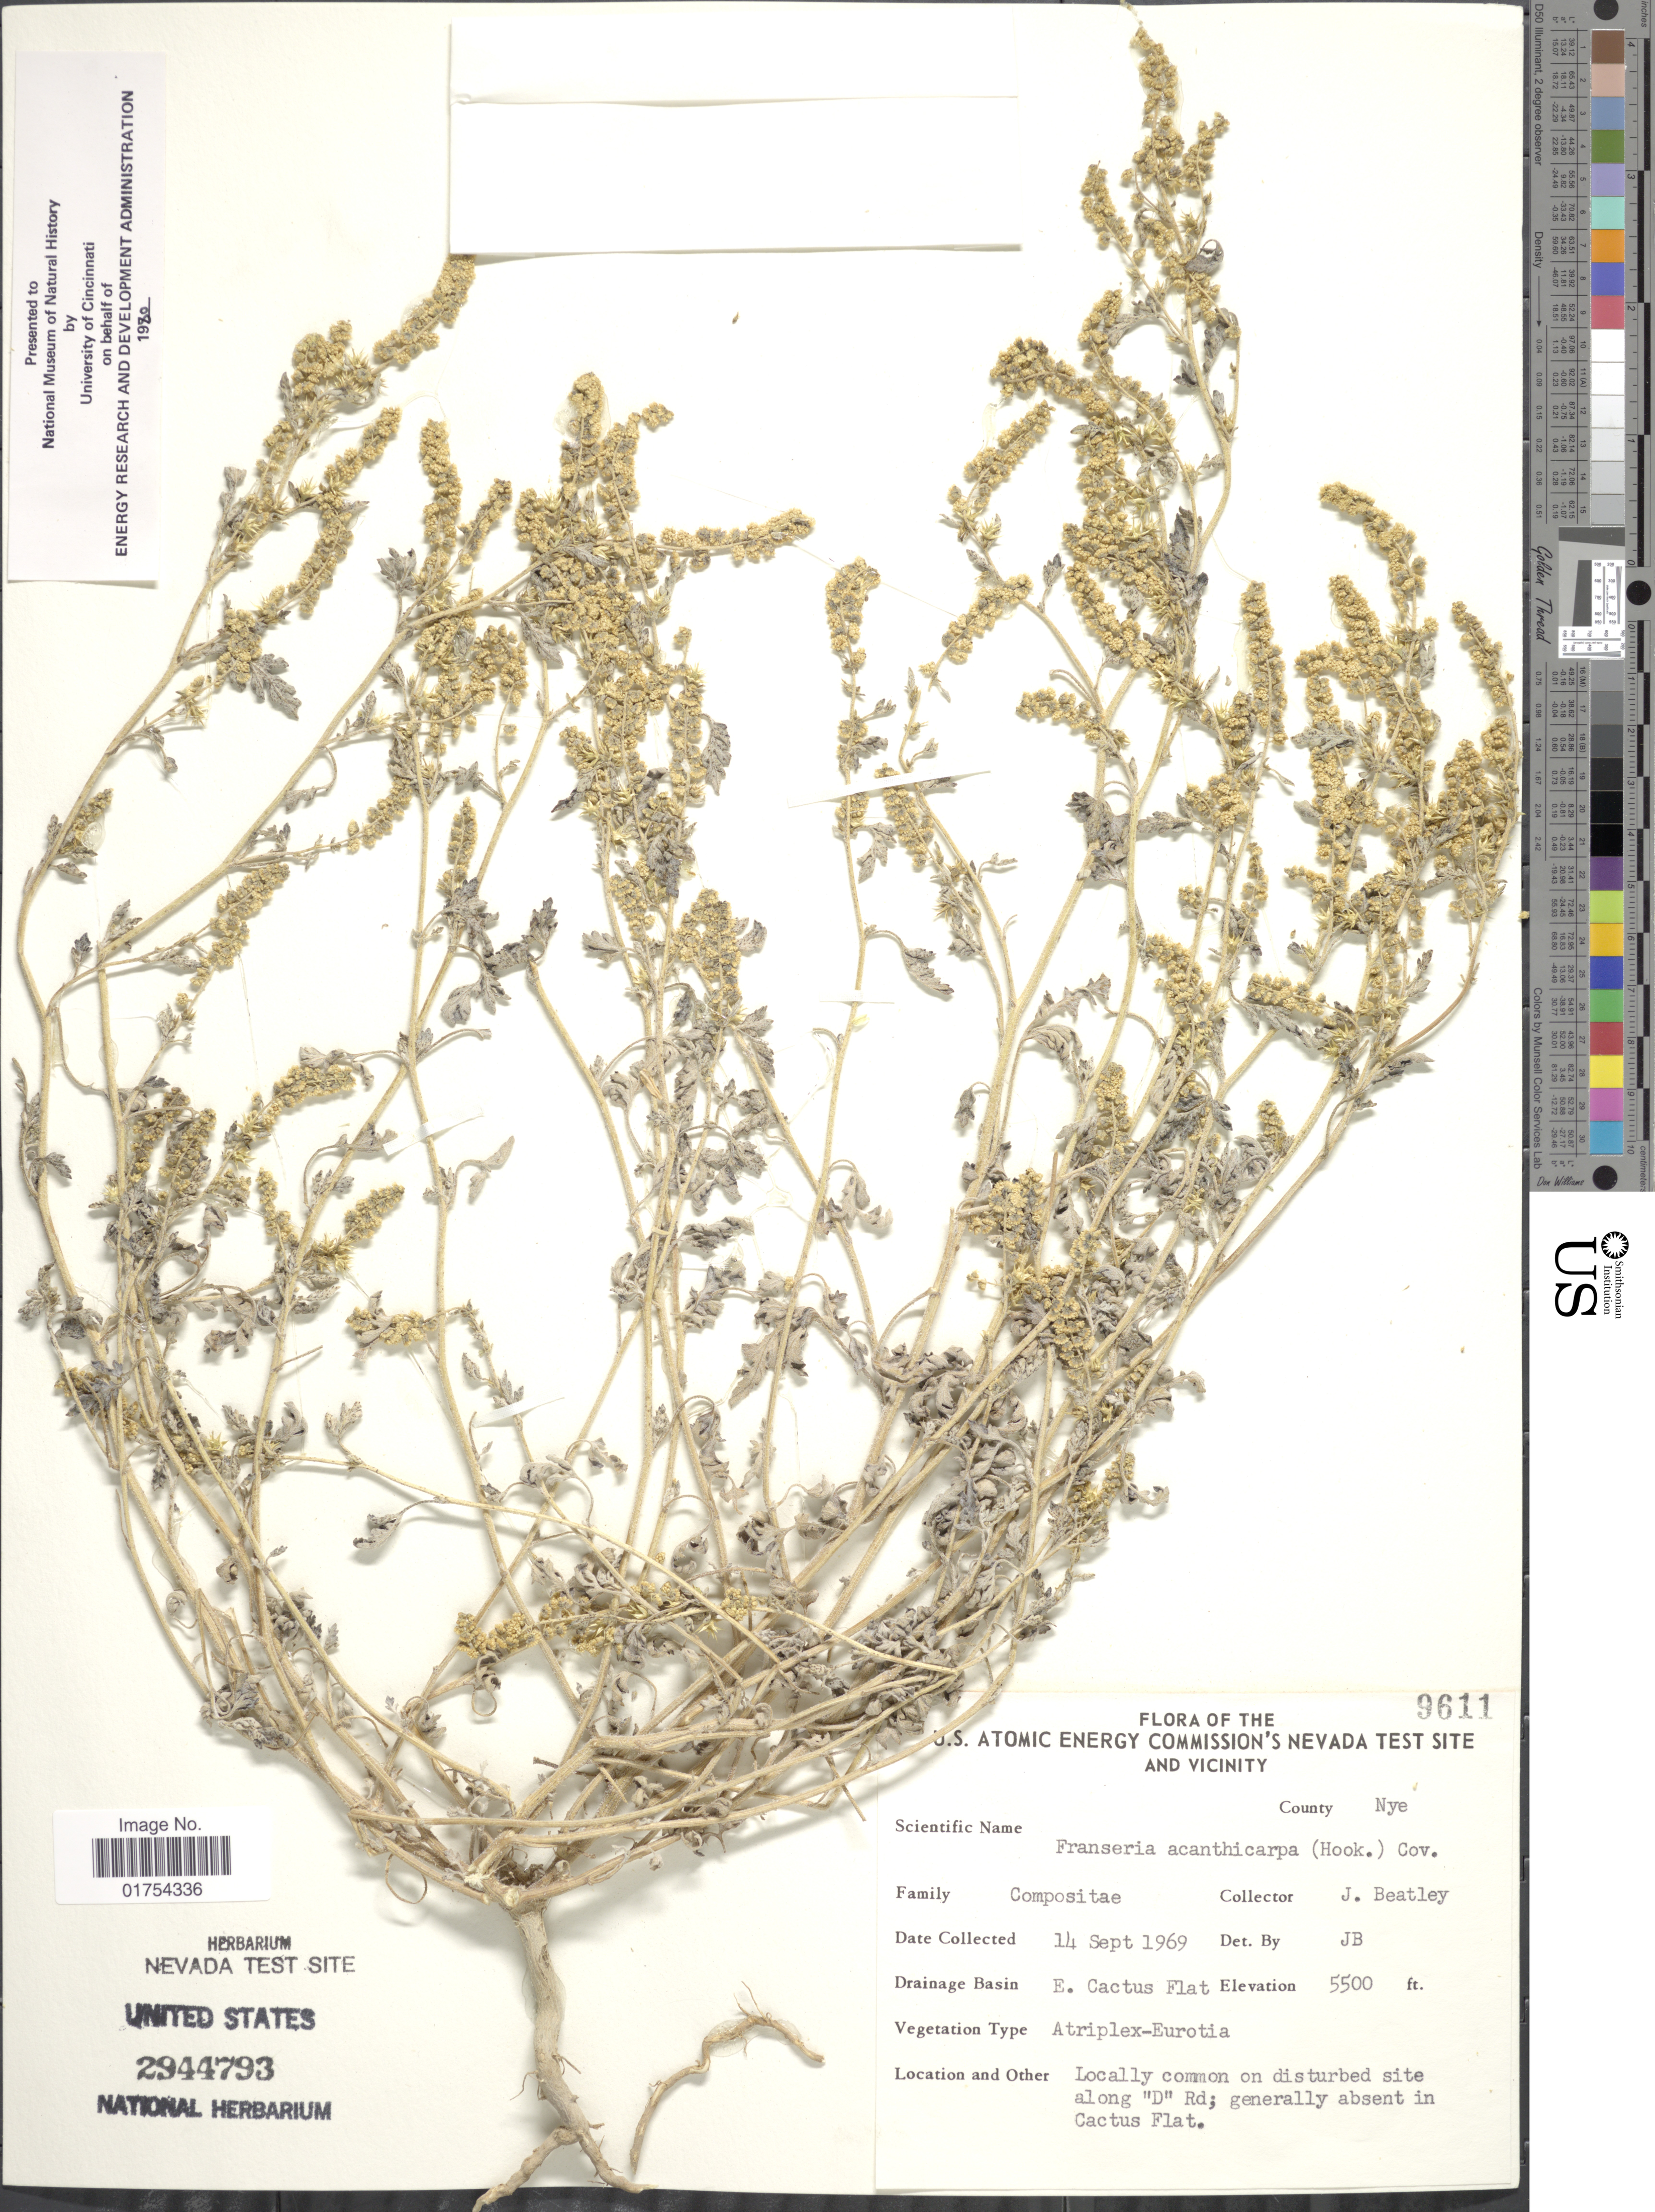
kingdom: Plantae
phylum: Tracheophyta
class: Magnoliopsida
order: Asterales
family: Asteraceae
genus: Franseria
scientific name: Franseria acanthicarpa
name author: Coville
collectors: J. C. Beatley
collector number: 9611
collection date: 1969-09-14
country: United States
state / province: Nevada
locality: U.S. Atomic Energy Commission's Nevada Test Site and Vicinity, County Nye, E. Cactus Flat, Locally common on disturbed site along "D" Rd; generally absent in Cactus Flat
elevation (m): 1676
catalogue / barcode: US 2944793